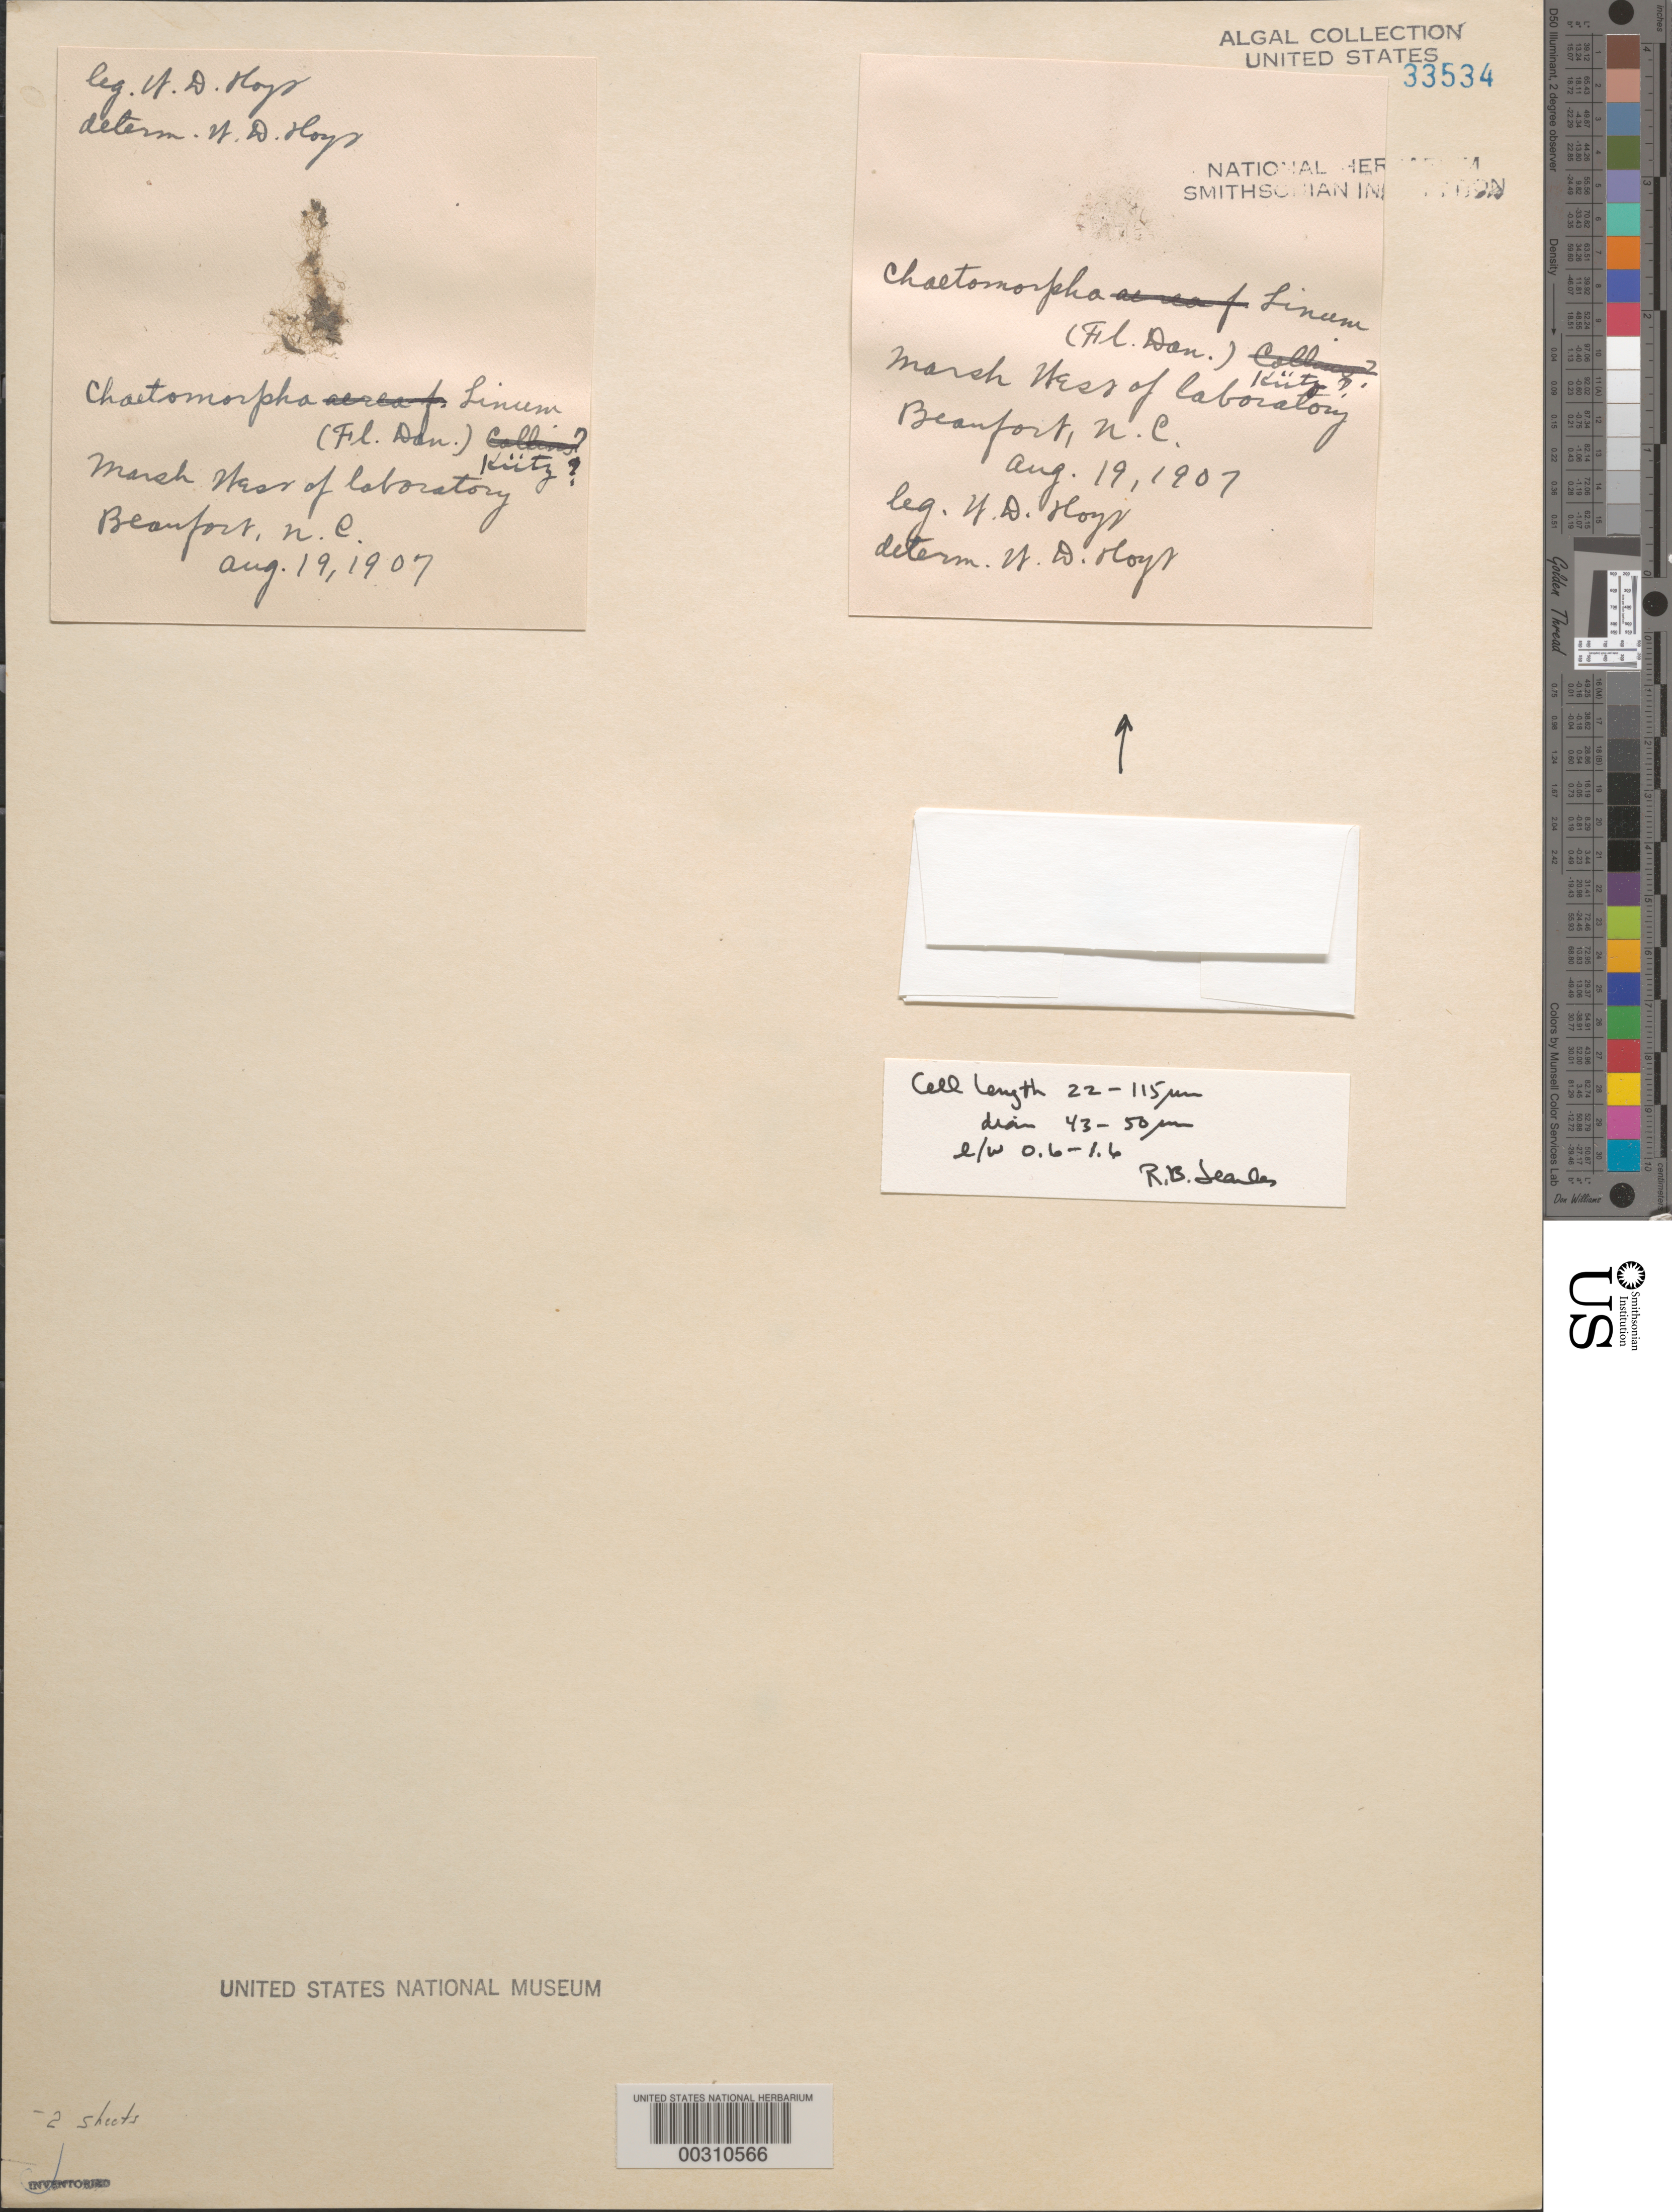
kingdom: Plantae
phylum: Chlorophyta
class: Ulvophyceae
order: Cladophorales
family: Cladophoraceae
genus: Chaetomorpha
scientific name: Chaetomorpha linum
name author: (O.F. Muell.) Kütz.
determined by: Hoyt, W. D.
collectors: W. D. Hoyt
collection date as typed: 19 Aug 1907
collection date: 1907-08-19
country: United States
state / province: North Carolina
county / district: Carteret County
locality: Beaufort, coral reef 20 miles offshore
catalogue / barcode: US 33534